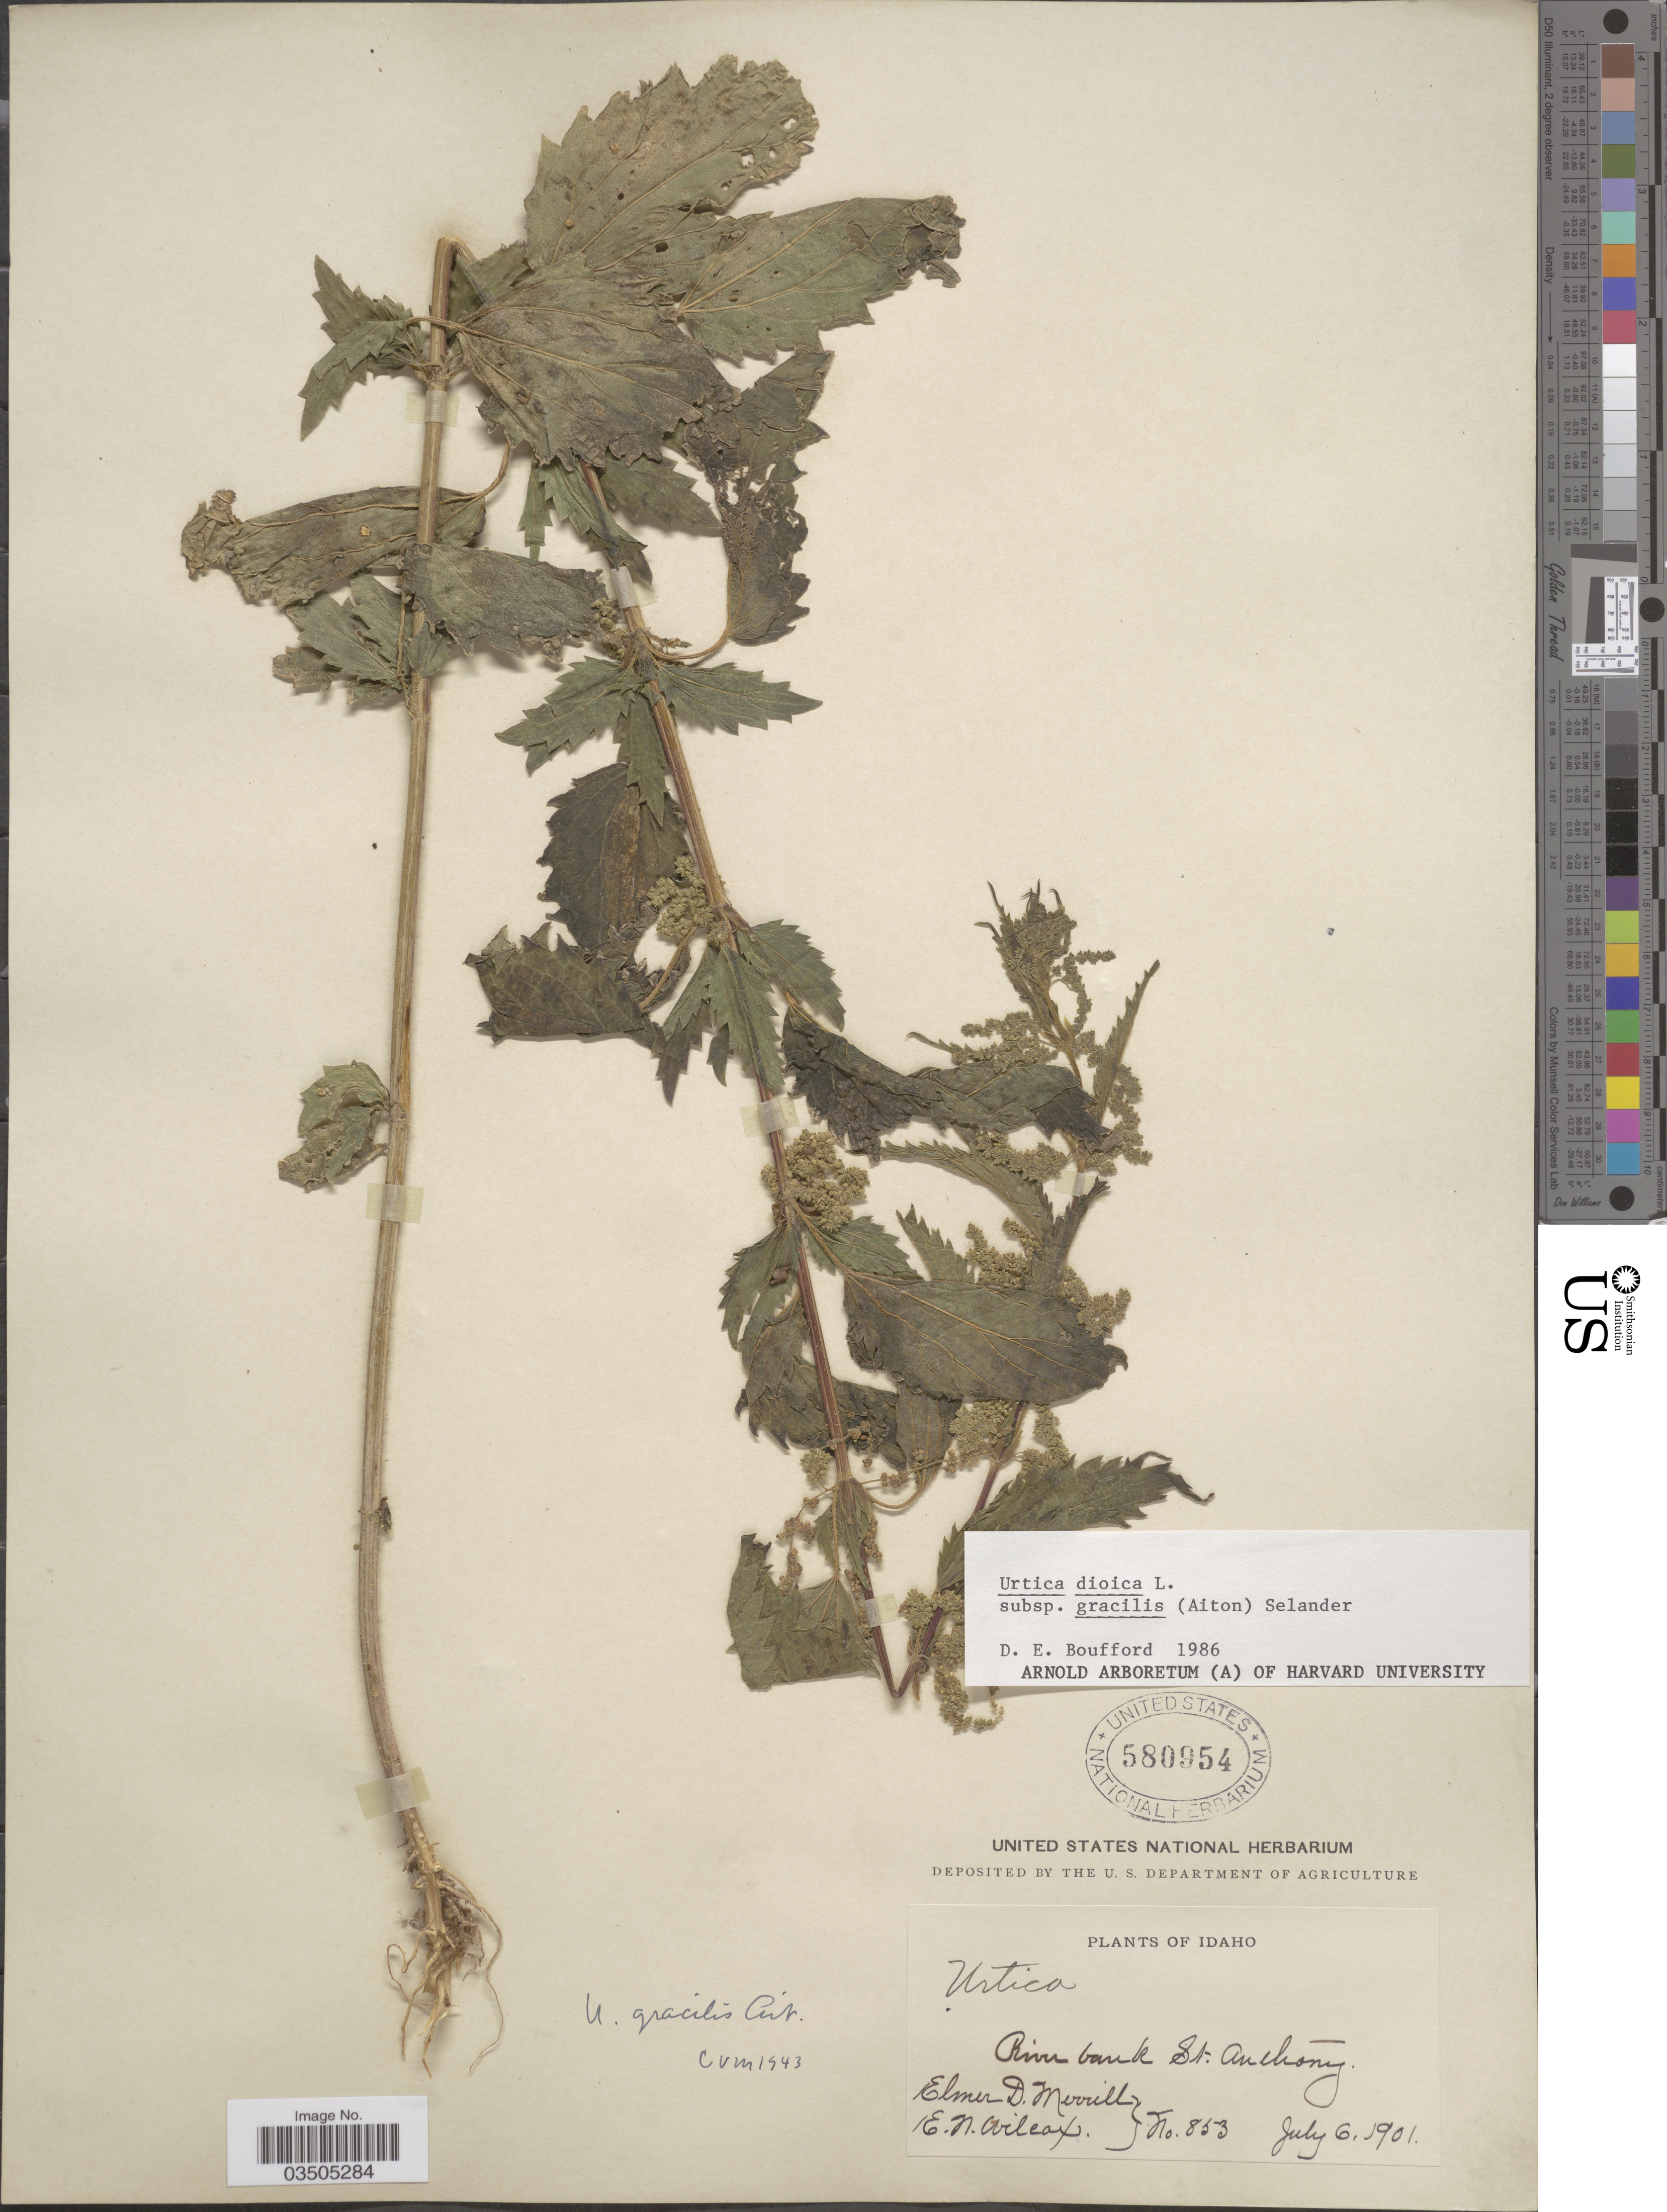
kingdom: Plantae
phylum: Tracheophyta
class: Magnoliopsida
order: Rosales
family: Urticaceae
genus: Urtica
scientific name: Urtica dioica subsp. gracilis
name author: L.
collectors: E. D. Merrill & E. Wilcox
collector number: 853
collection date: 1901-07-06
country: United States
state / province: Idaho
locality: River bank St. Anthony.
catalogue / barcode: US 580954